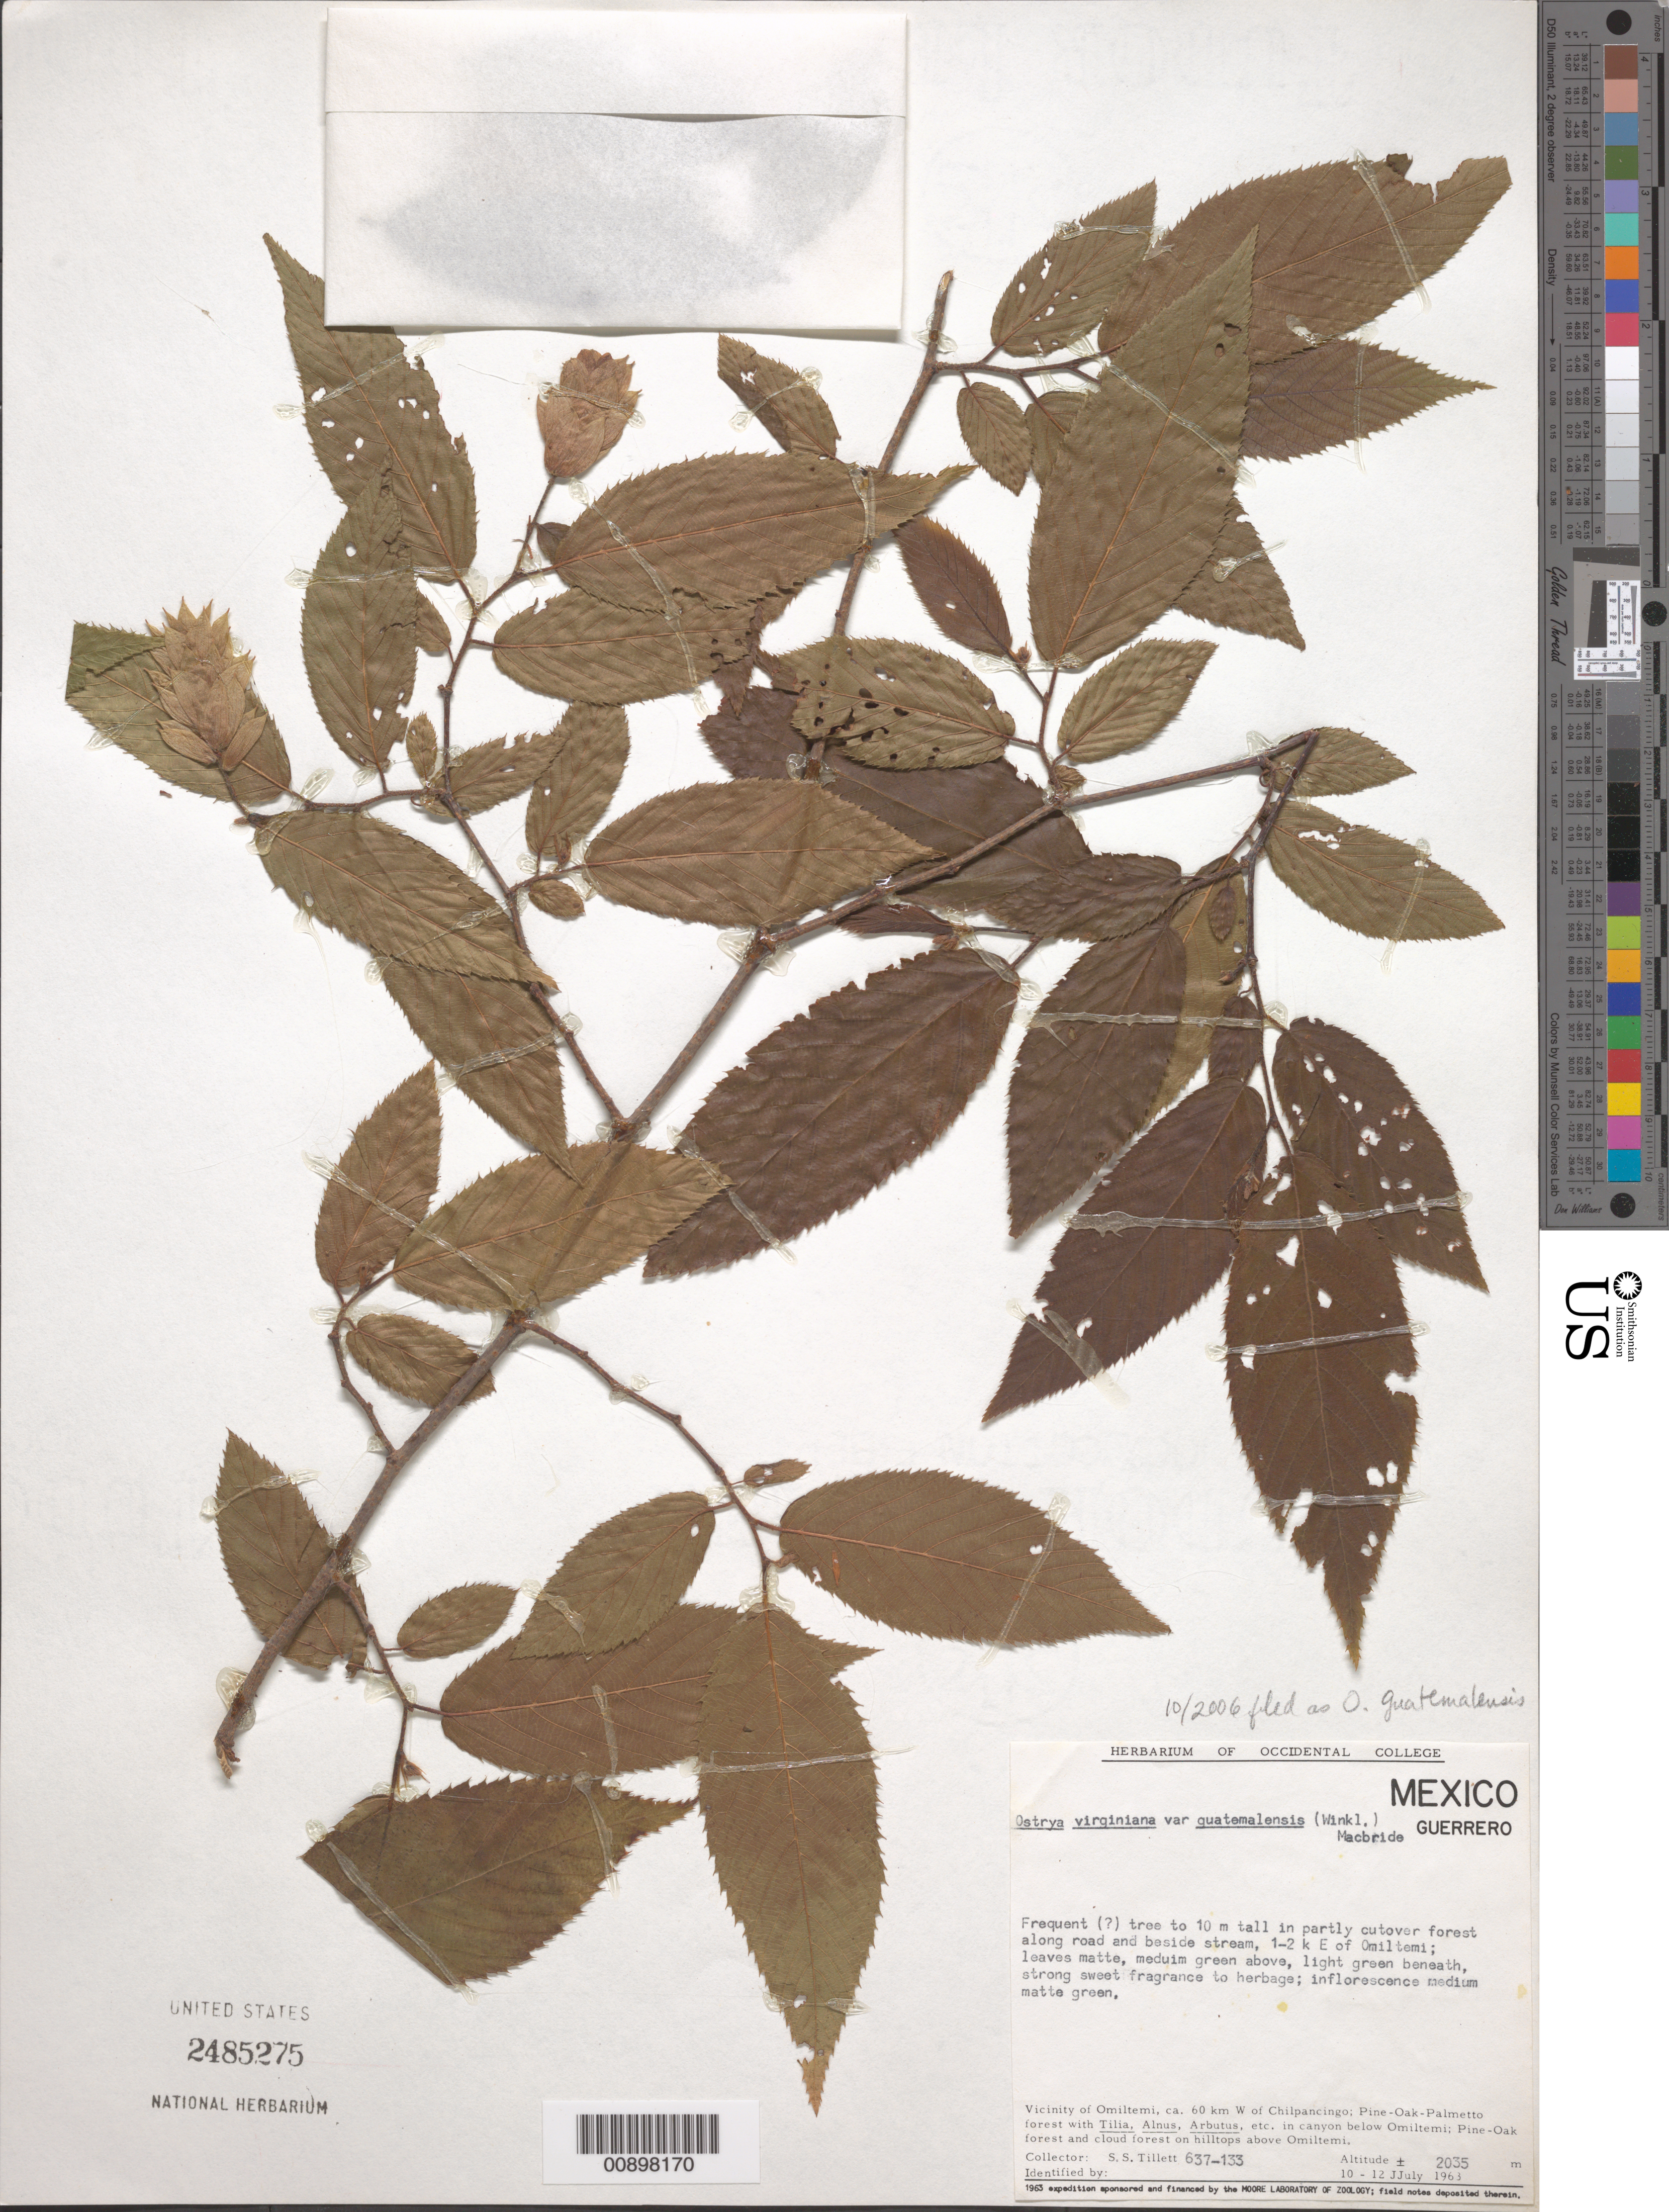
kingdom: Plantae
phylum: Tracheophyta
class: Magnoliopsida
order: Fagales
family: Betulaceae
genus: Ostrya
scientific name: Ostrya guatemalensis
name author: (H.J.P. Winkl.) Rose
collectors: S. S. Tillett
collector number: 637-133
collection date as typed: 10 Jul 1963 to 12 Jul 1963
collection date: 1963-07-10/1963-07-12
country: Mexico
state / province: Guerrero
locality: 1-2 km E of Omiltemi, ca. 60 km. W of Chilpancingo.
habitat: In partly cutover forest along road and beside stream. Pine-Oak-Palmetto forests w/Tilia, Alnus, Arbutus, etc. in canyon ..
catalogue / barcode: US 2485275